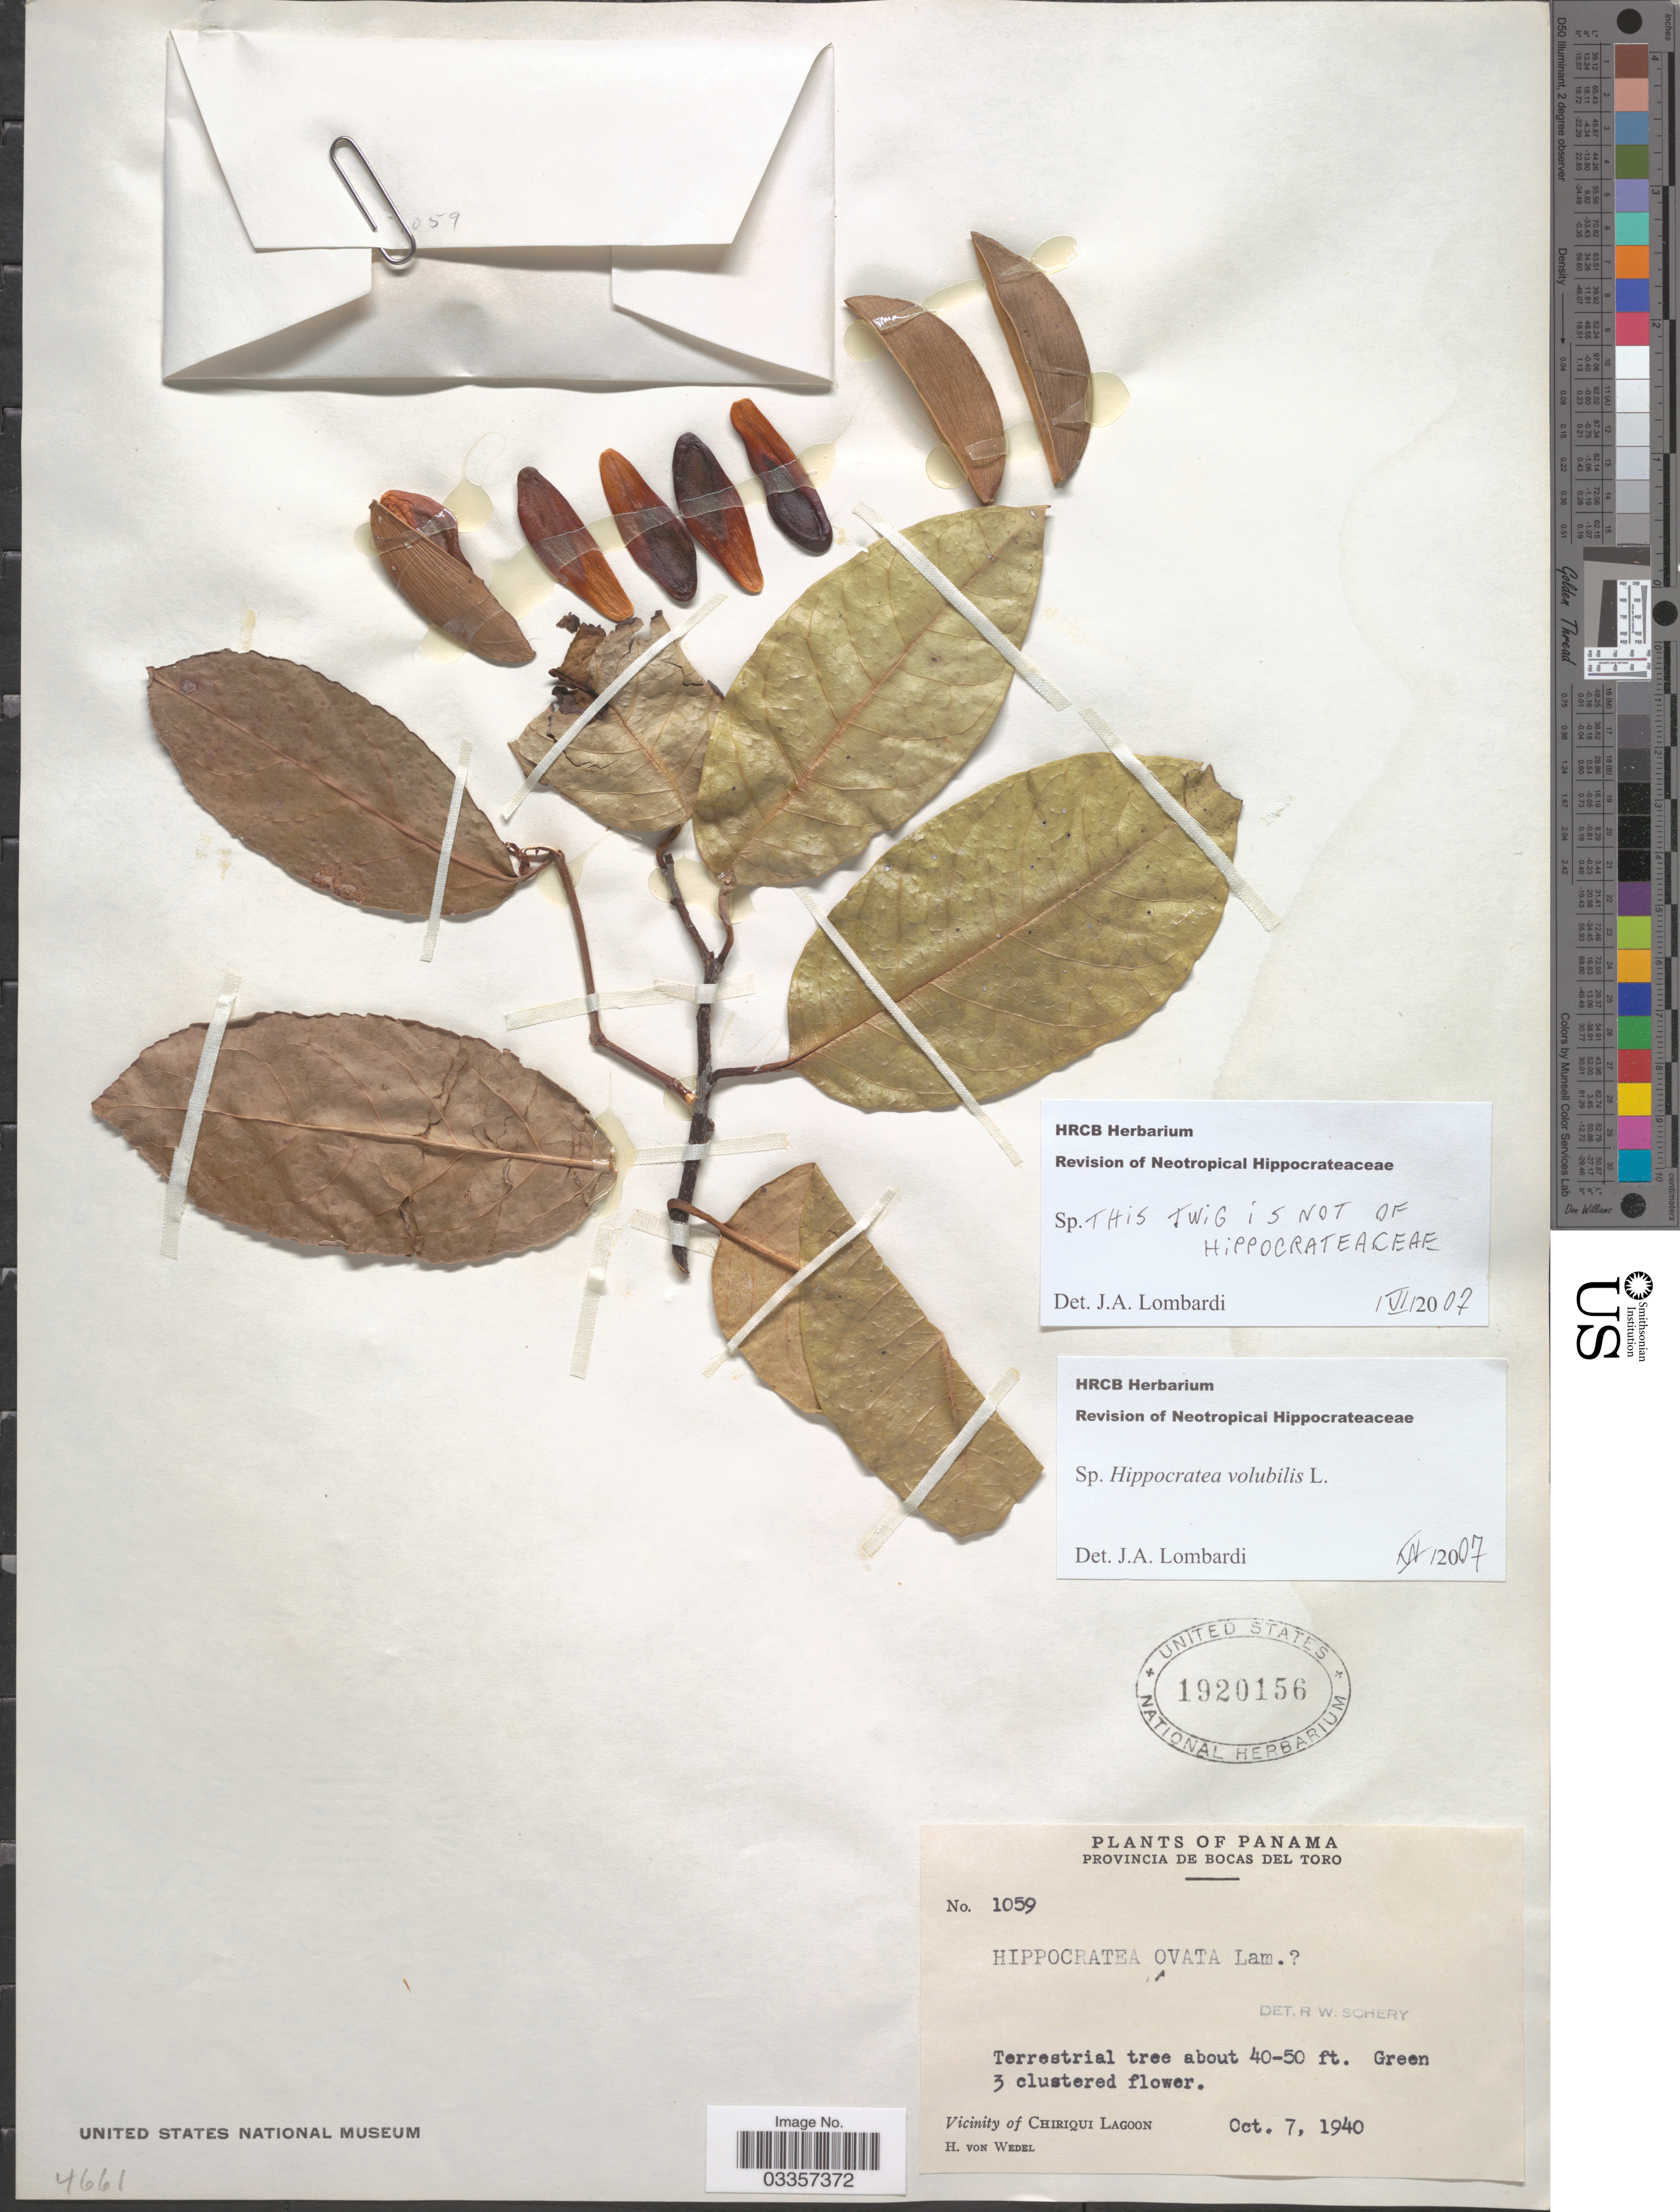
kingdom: Plantae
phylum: Tracheophyta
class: Magnoliopsida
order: Celastrales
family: Celastraceae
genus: Hippocratea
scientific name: Hippocratea volubilis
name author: L.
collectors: H. von Wedel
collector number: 1059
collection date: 1940-10-07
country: Panama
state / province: Bocas del Toro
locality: Vicinity of Chiriqui Lagoon.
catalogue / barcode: US 1920156